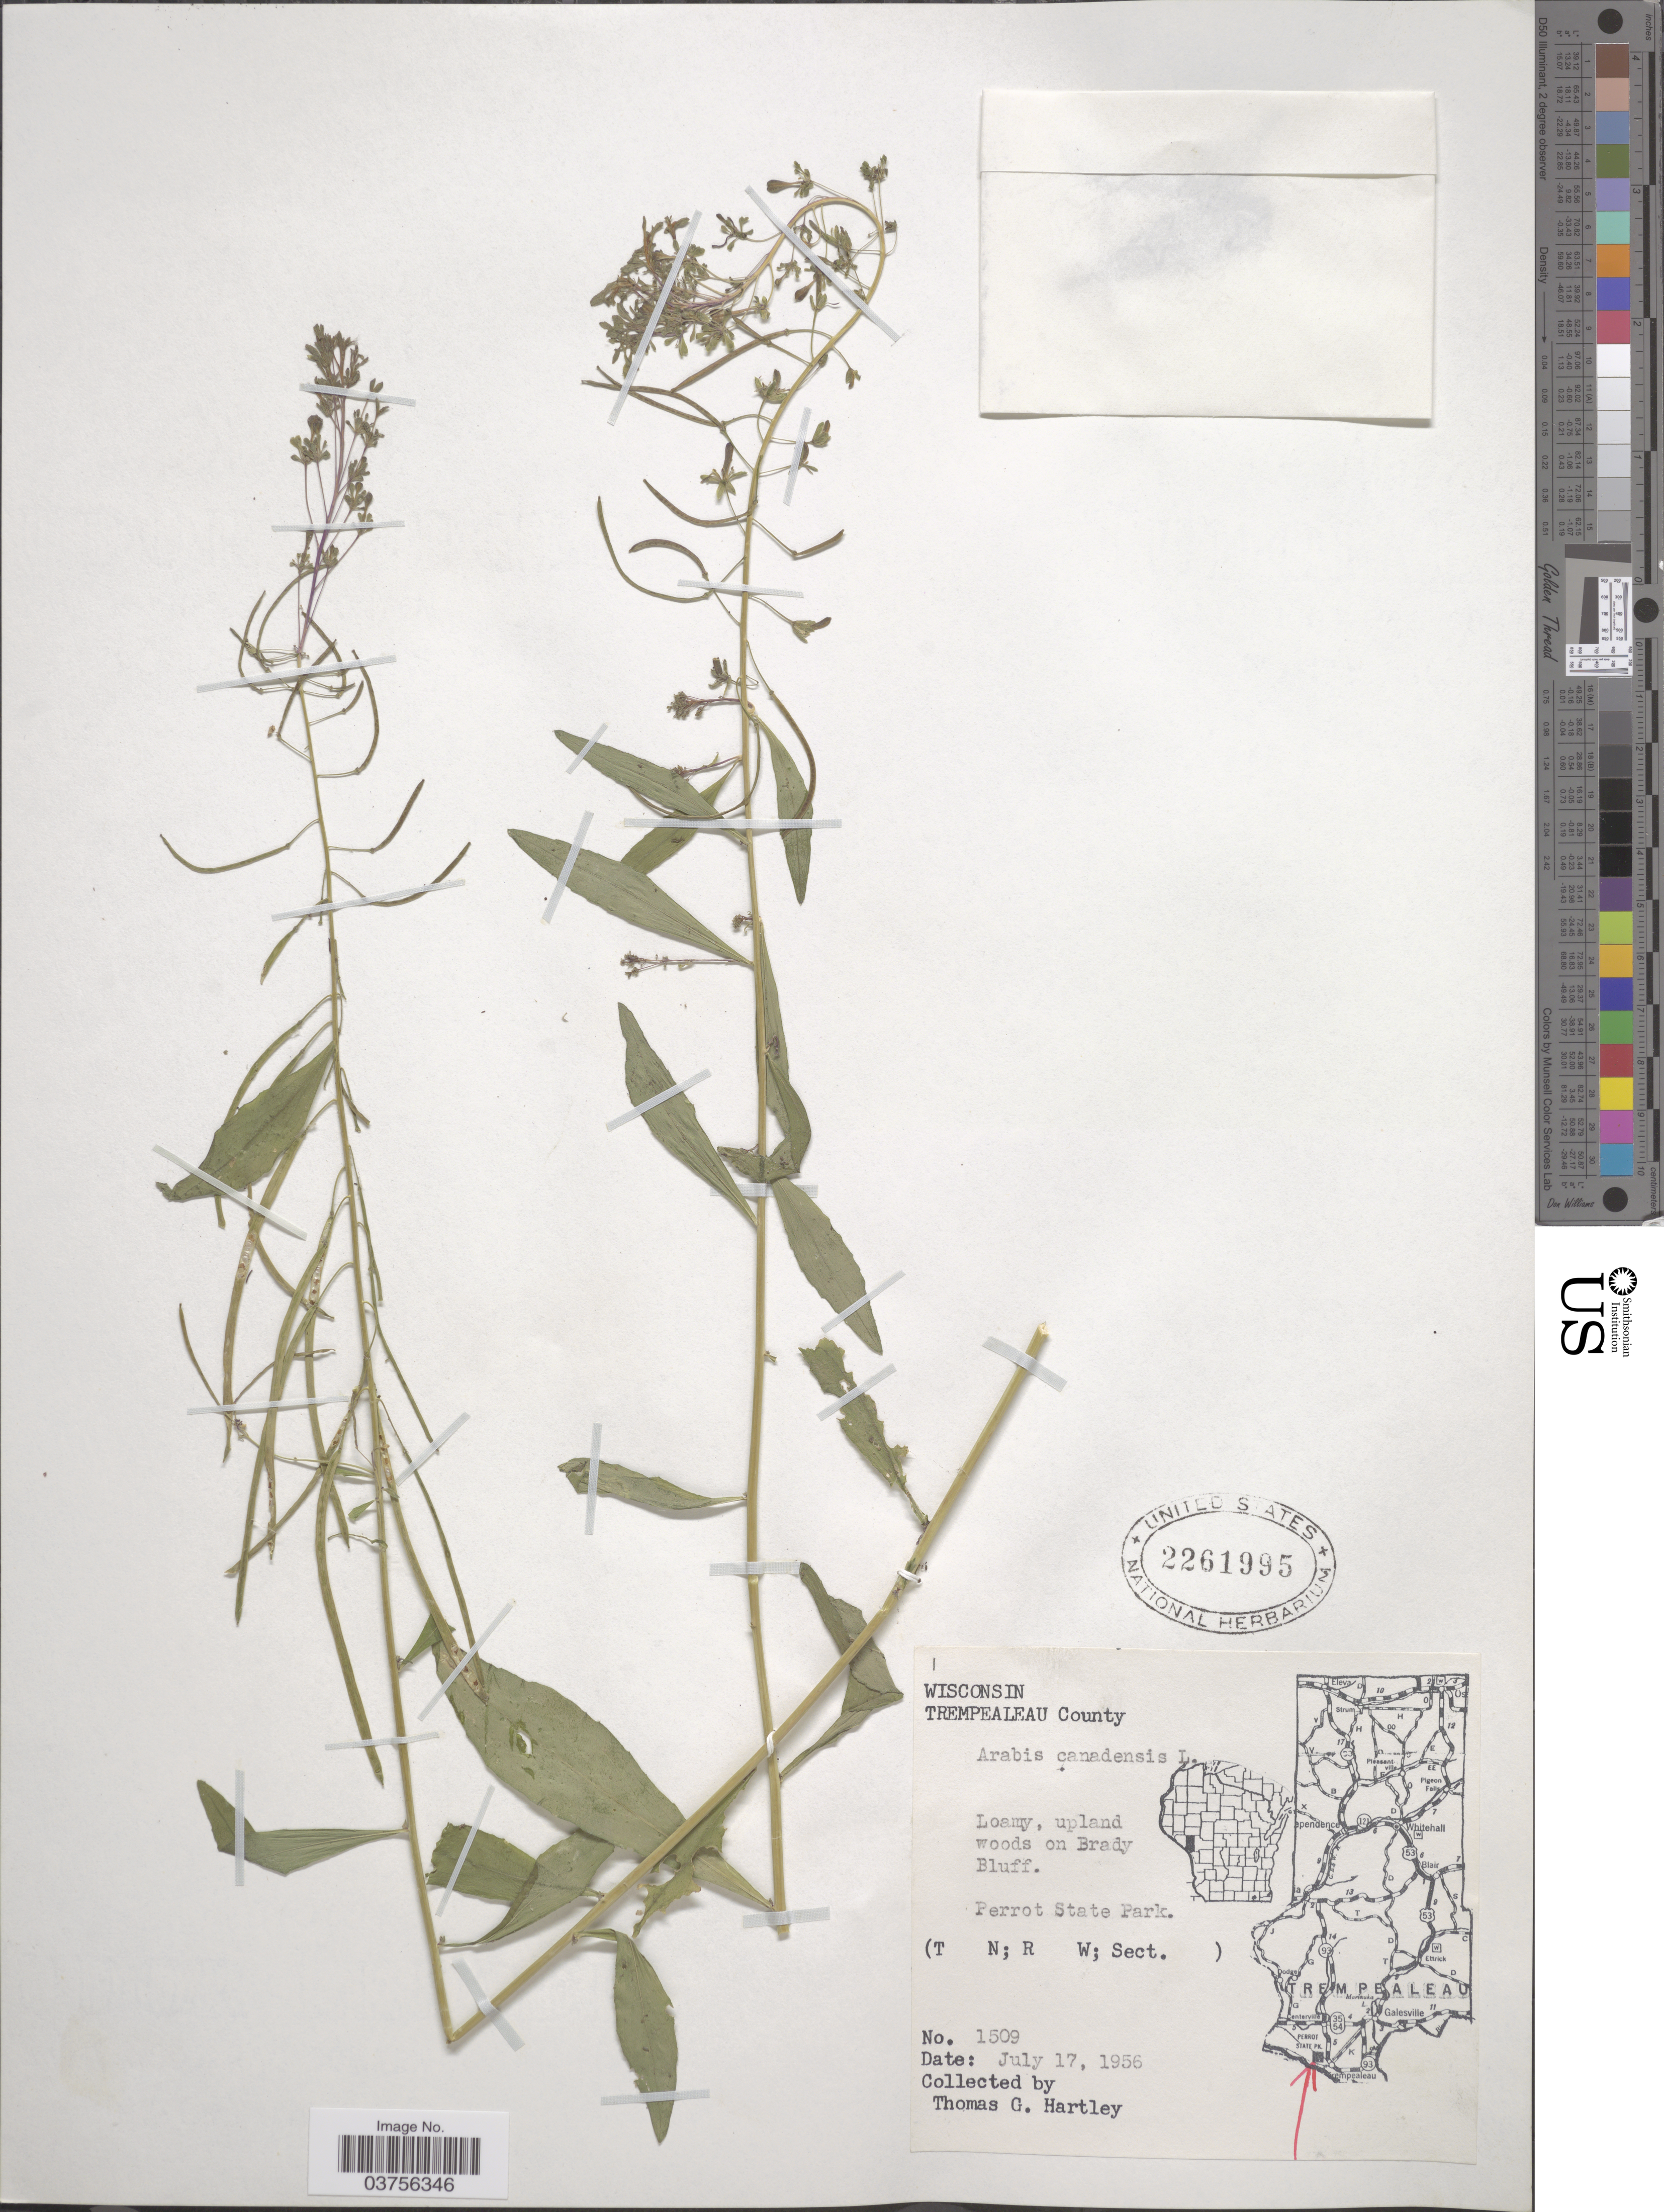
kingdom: Plantae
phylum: Tracheophyta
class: Magnoliopsida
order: Brassicales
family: Brassicaceae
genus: Arabis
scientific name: Arabis canadensis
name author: L.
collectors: T. G. Hartley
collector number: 1509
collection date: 1956-07-17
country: United States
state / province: Wisconsin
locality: Trempealeau County. Upland woods on Brady Bluff. Perrot State Park.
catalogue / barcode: US 2261995